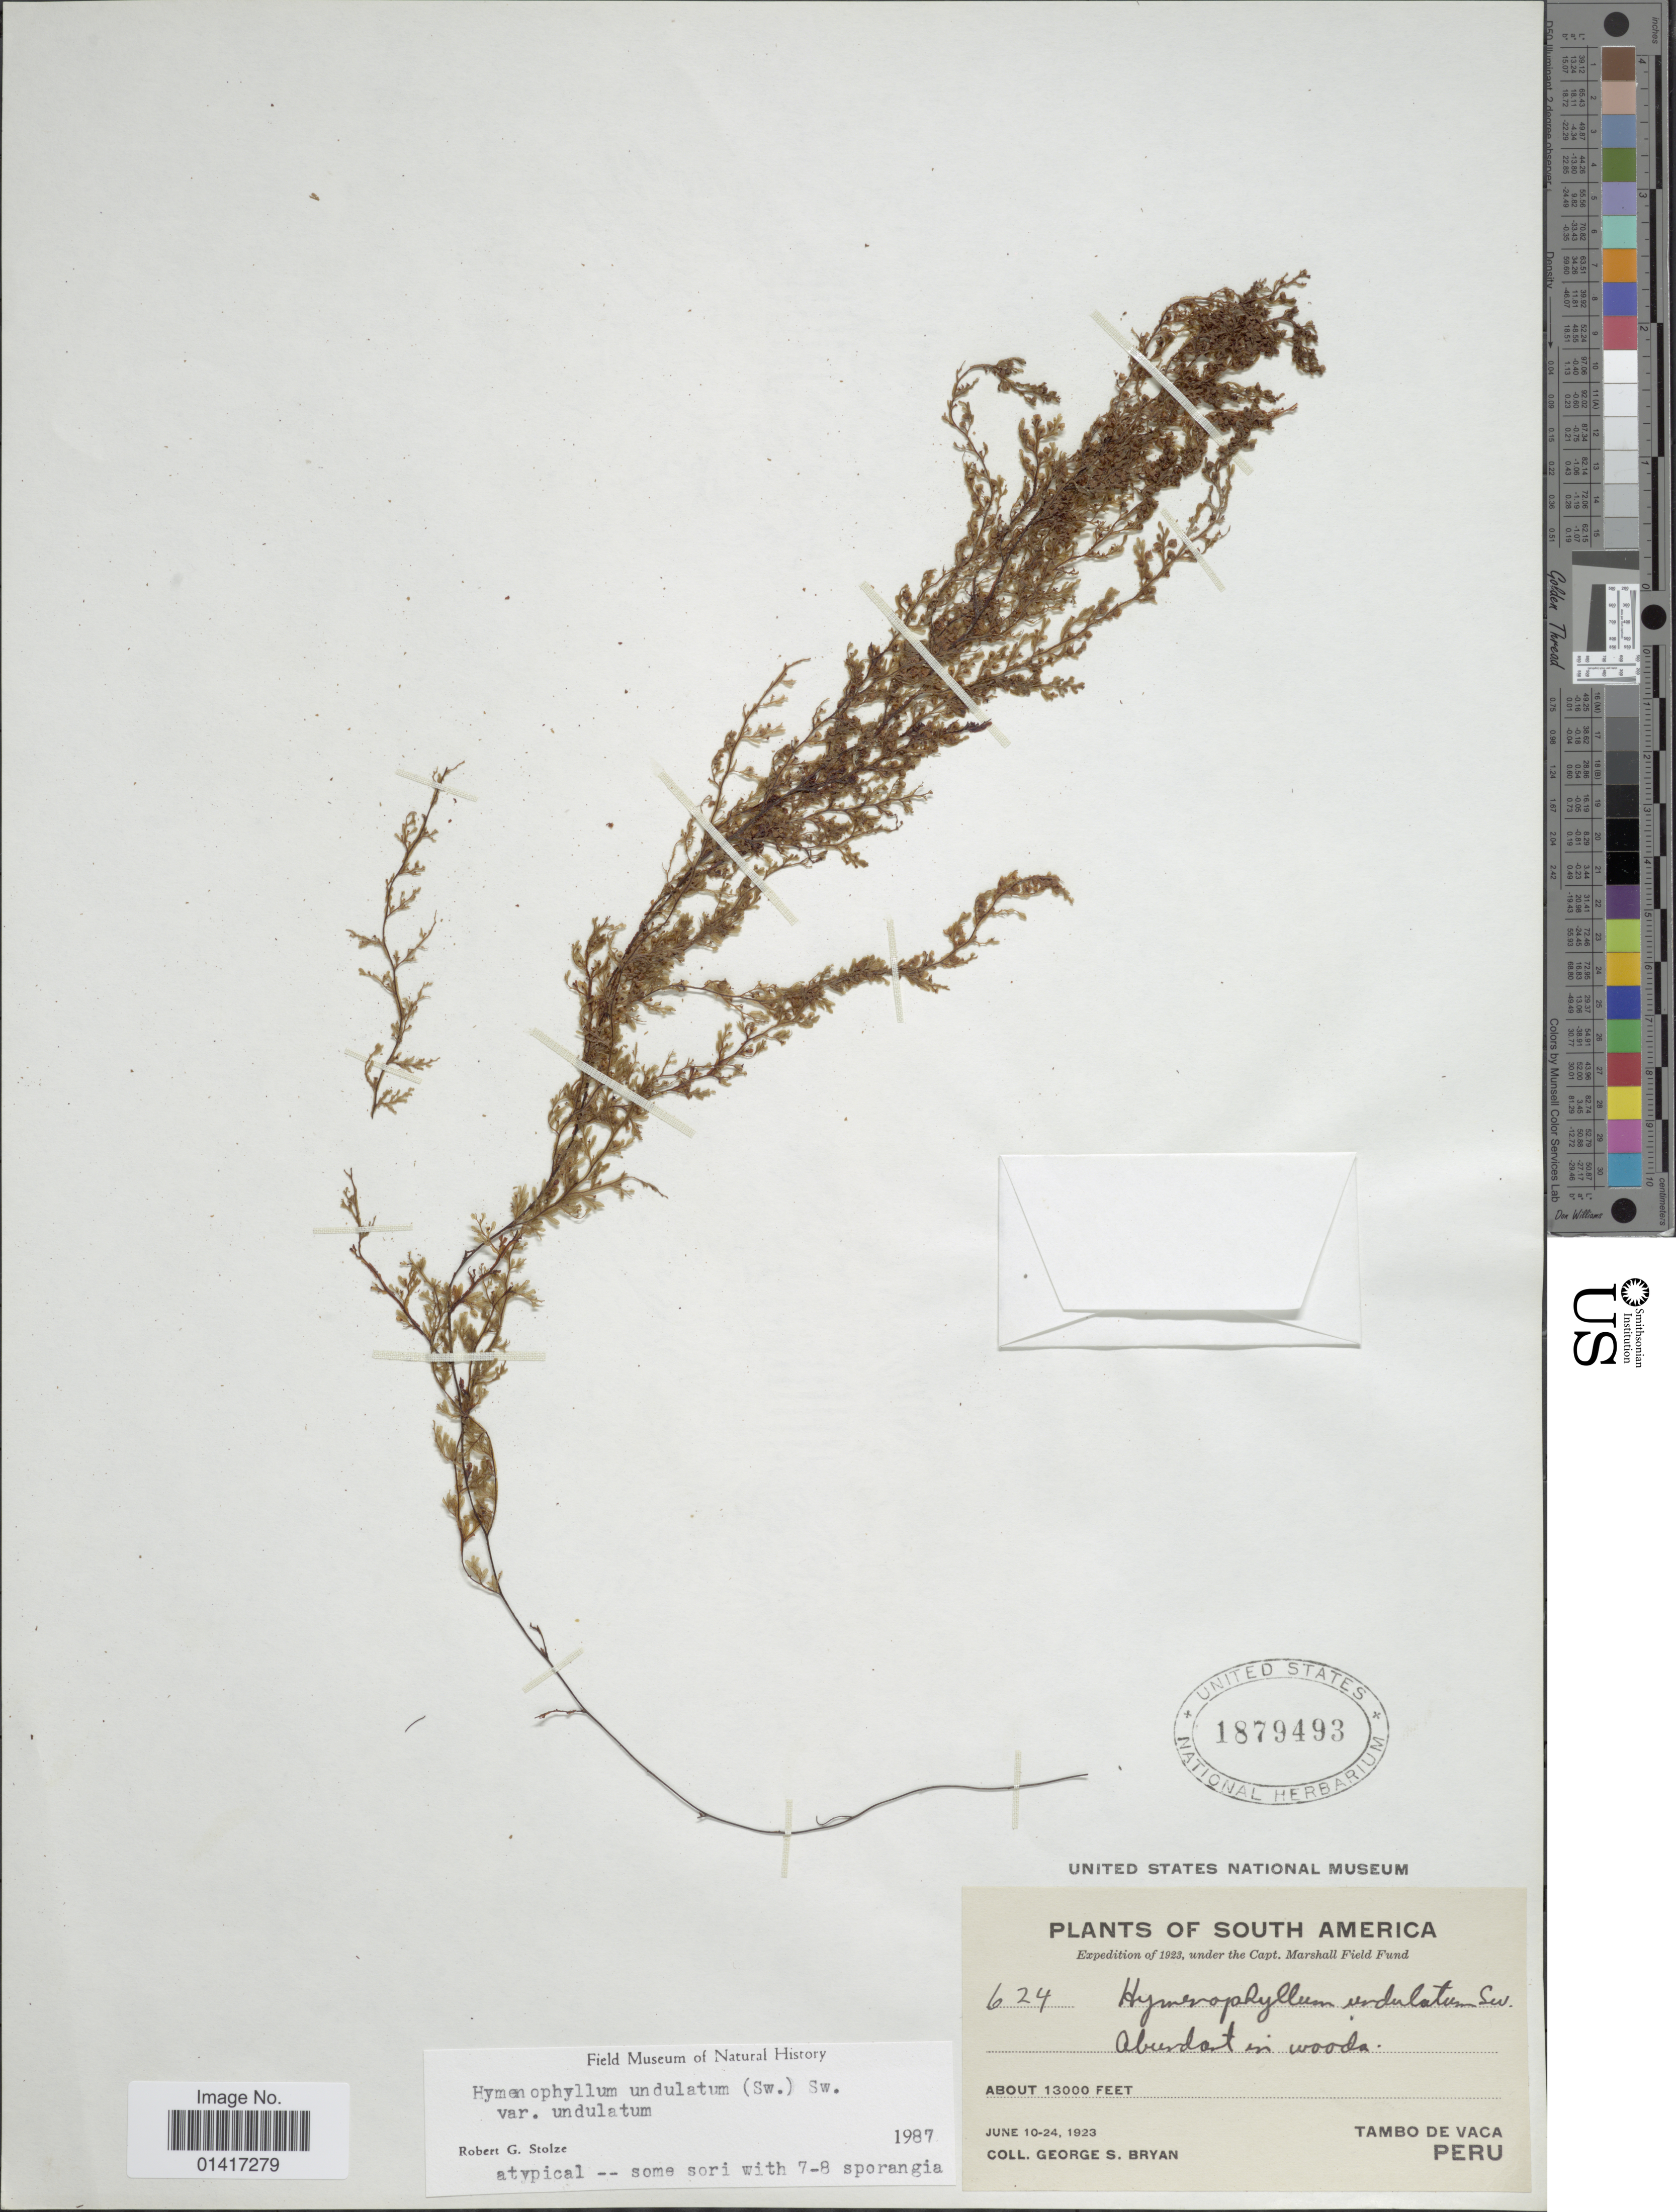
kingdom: Plantae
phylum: Tracheophyta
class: Polypodiopsida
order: Hymenophyllales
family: Hymenophyllaceae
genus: Hymenophyllum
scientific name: Hymenophyllum undulatum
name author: (Sw.) Sw.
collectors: G. S. Bryan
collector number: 624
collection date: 1923-06-10/1923-06-24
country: Peru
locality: Tambo de Vaca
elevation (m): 3962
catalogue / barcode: US 1879493